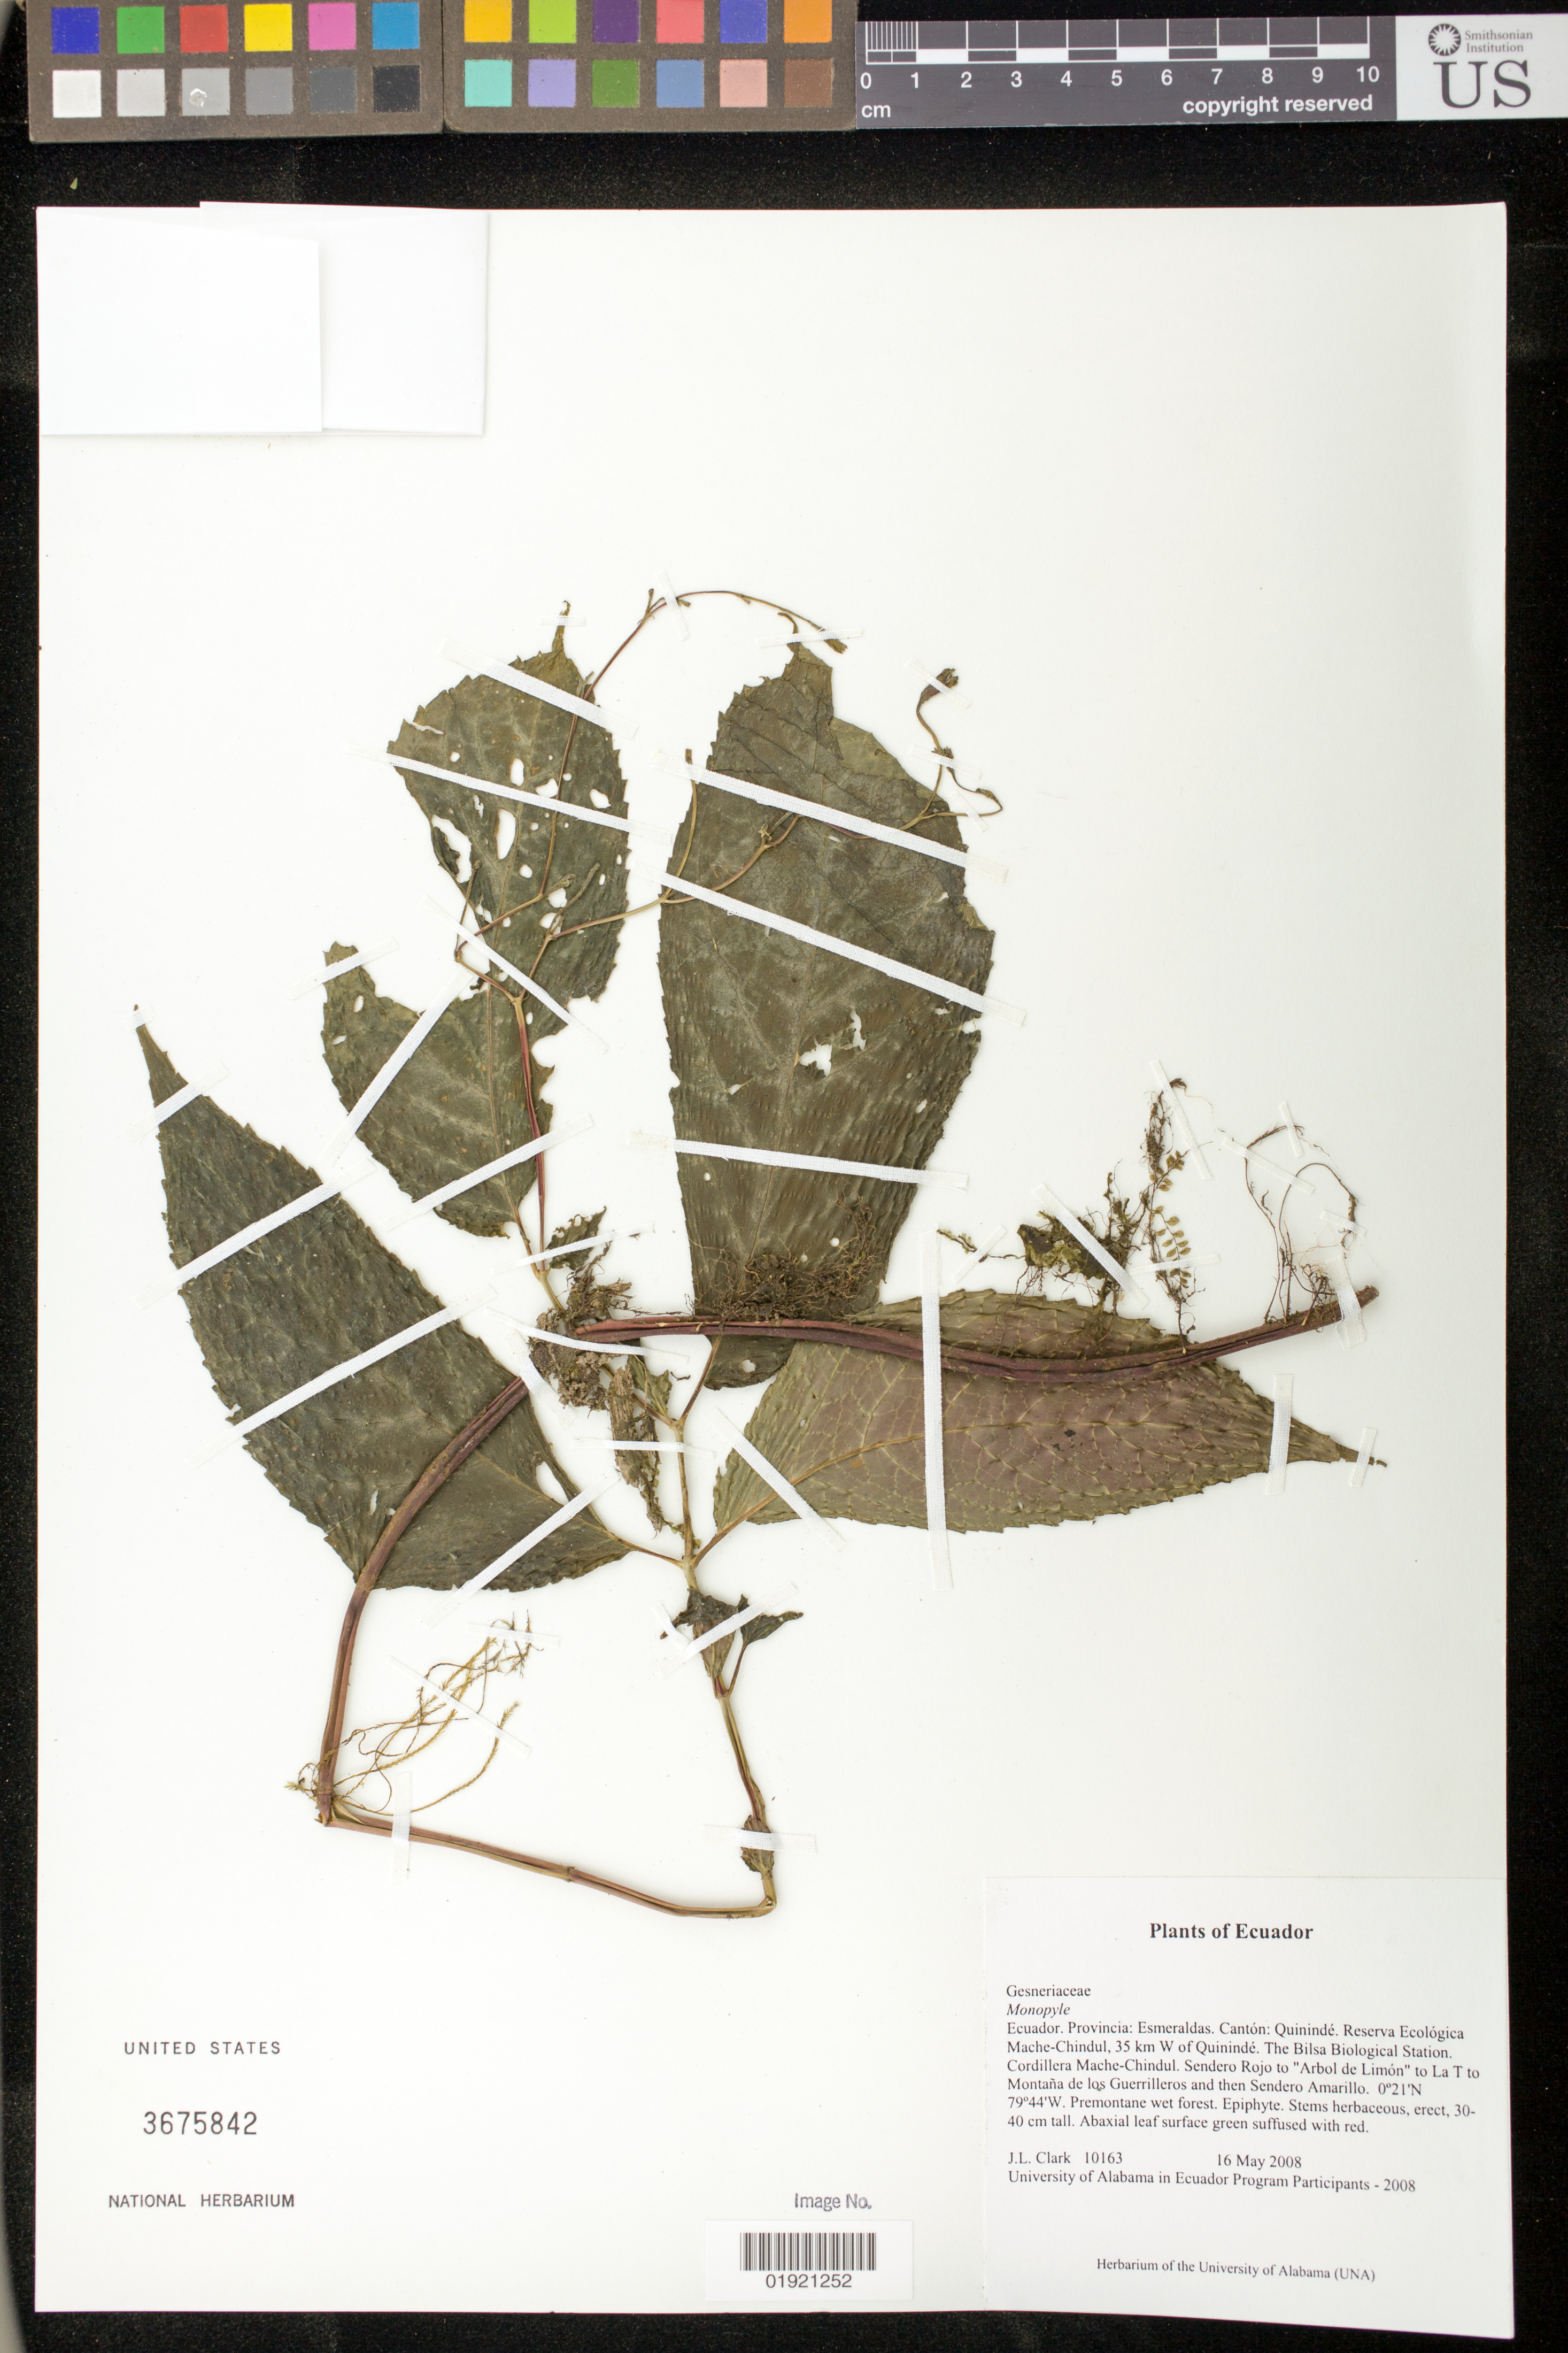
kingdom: Plantae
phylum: Tracheophyta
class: Magnoliopsida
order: Lamiales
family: Gesneriaceae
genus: Monopyle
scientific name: Monopyle sp.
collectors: J. L. Clark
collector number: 10163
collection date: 2008-05-16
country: Ecuador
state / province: Esmeraldas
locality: Canton: Quininde. Reserva Ecologica Mache-Chindul, 35 km W of Quininde. The Bilsa Biological Station. Cordillera Mache-Chindul. Sendero Rojo to "Arbol de Limon" to La T to Montana de los Guerrilleros and then Sendero Amarillo.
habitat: Premontane wet forest.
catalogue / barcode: US 3675842